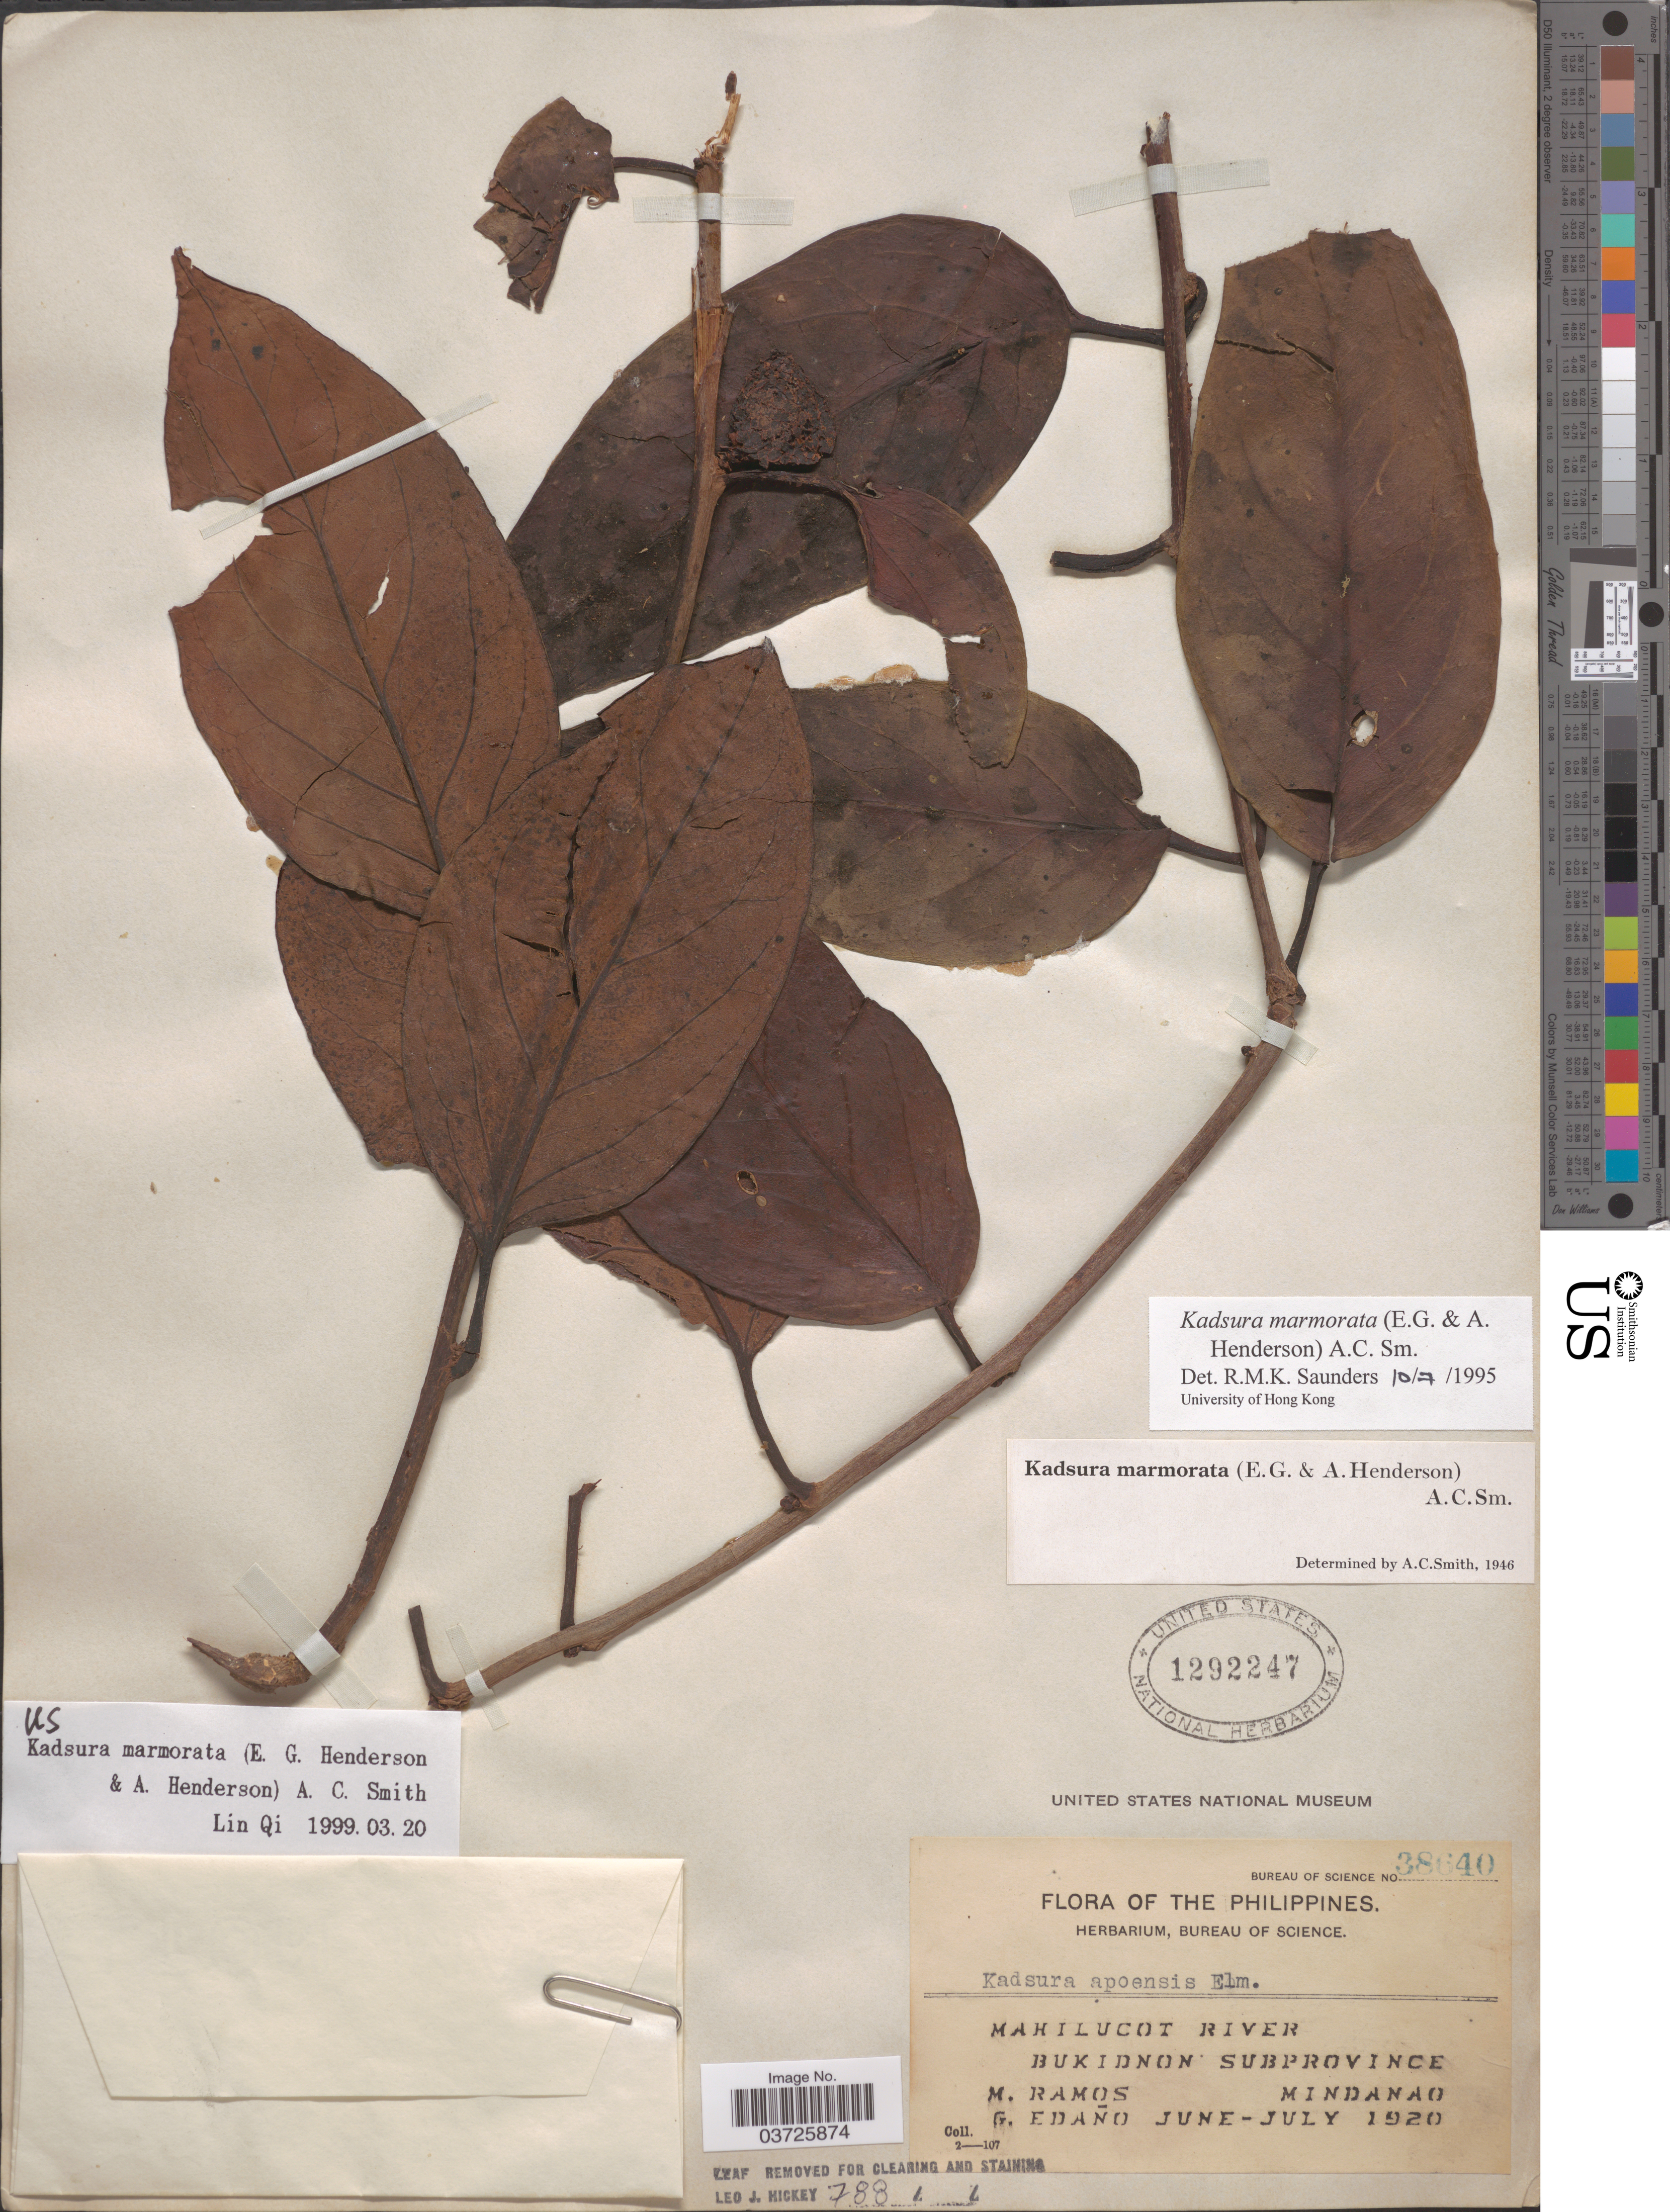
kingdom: Plantae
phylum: Tracheophyta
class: Magnoliopsida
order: Austrobaileyales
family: Schisandraceae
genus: Kadsura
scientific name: Kadsura marmorata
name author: (Hend. & A. Fern.) A.C. Sm.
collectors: M. Ramos & G. Edaño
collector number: Bureau of Science 38640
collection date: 1920-06/1920-07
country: Philippines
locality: Mahilucot River. Bukidnon Subprovince. Mindanao.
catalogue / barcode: US 1292247